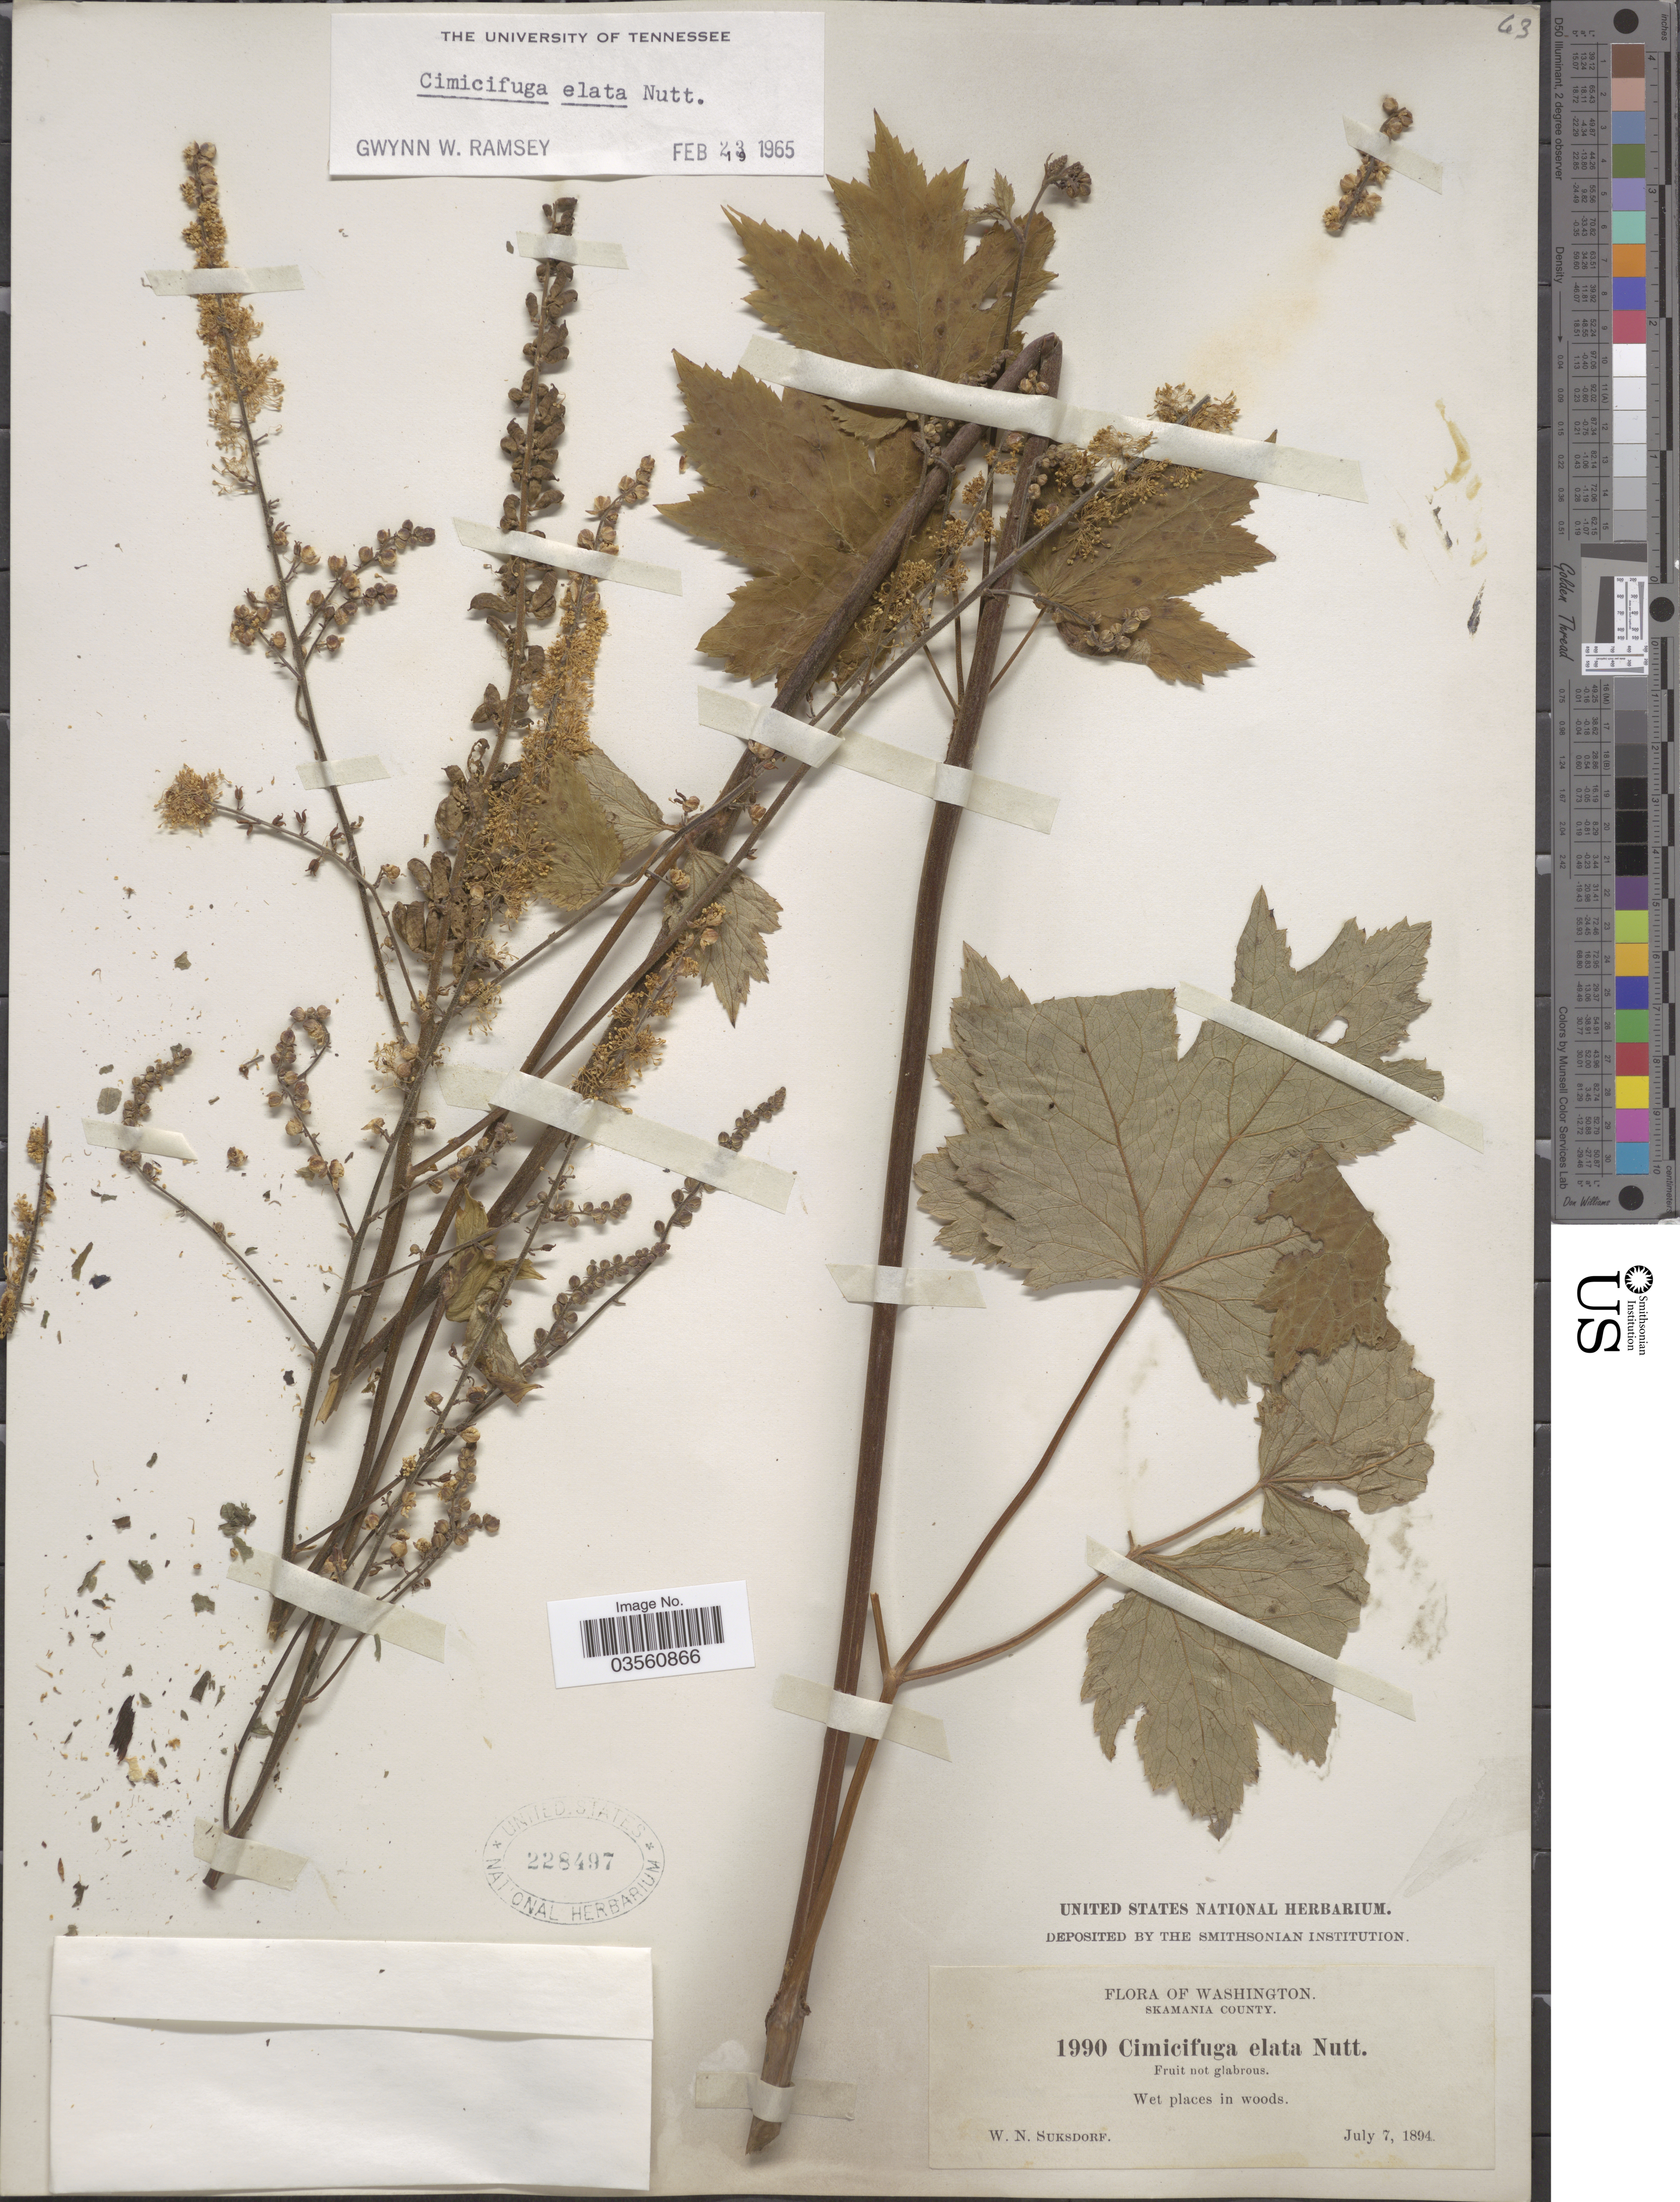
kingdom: Plantae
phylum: Tracheophyta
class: Magnoliopsida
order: Ranunculales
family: Ranunculaceae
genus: Actaea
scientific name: Actaea elata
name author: (Nutt.) Prantl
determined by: Strong, M. T., (US), Smithsonian Institution - National Museum of Natural History (UNITED STATES)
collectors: W. N. Suksdorf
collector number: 1990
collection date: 1894-07-07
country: United States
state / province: Washington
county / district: Skamania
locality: Skamania County.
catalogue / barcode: US 228497